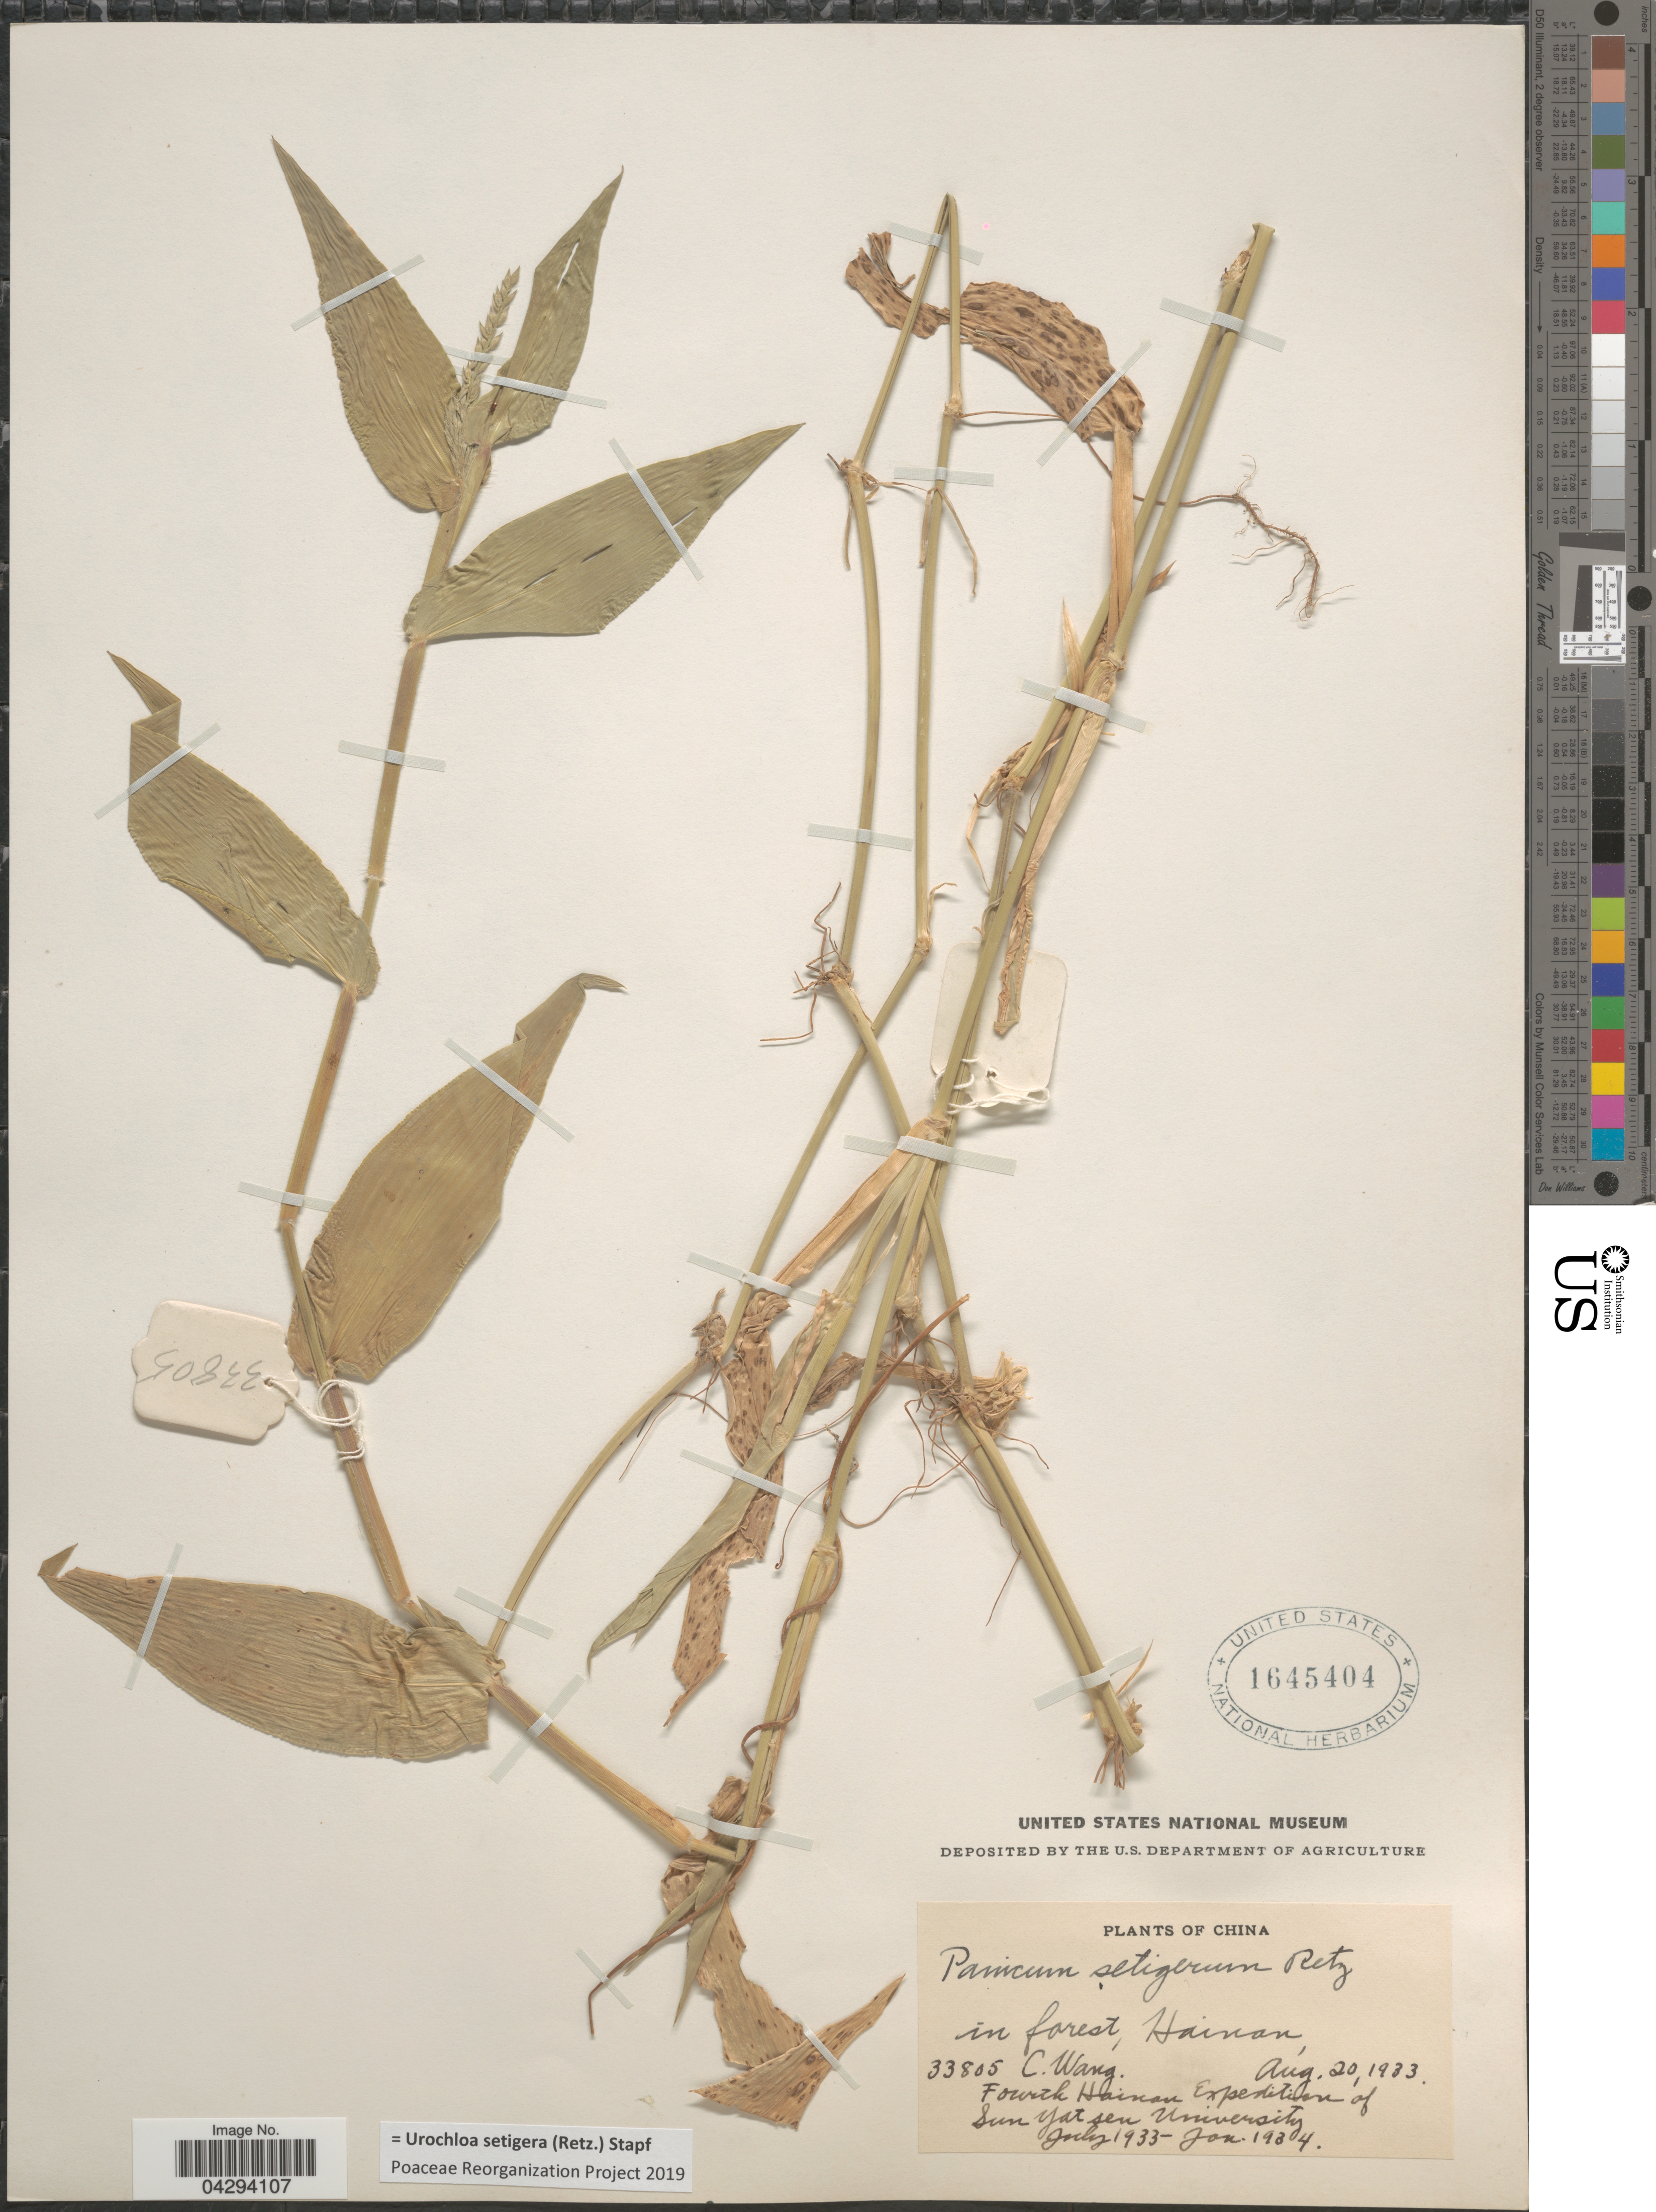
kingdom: Plantae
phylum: Tracheophyta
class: Liliopsida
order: Poales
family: Poaceae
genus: Urochloa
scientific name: Urochloa setigera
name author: (Retz.) Stapf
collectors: C. Wang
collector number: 33805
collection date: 1933-08-20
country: China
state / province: Hainan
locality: Fourth Hainan Expedition of Sun Yatsen University July 1933 - Jan. 1934.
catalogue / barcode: US 1645404